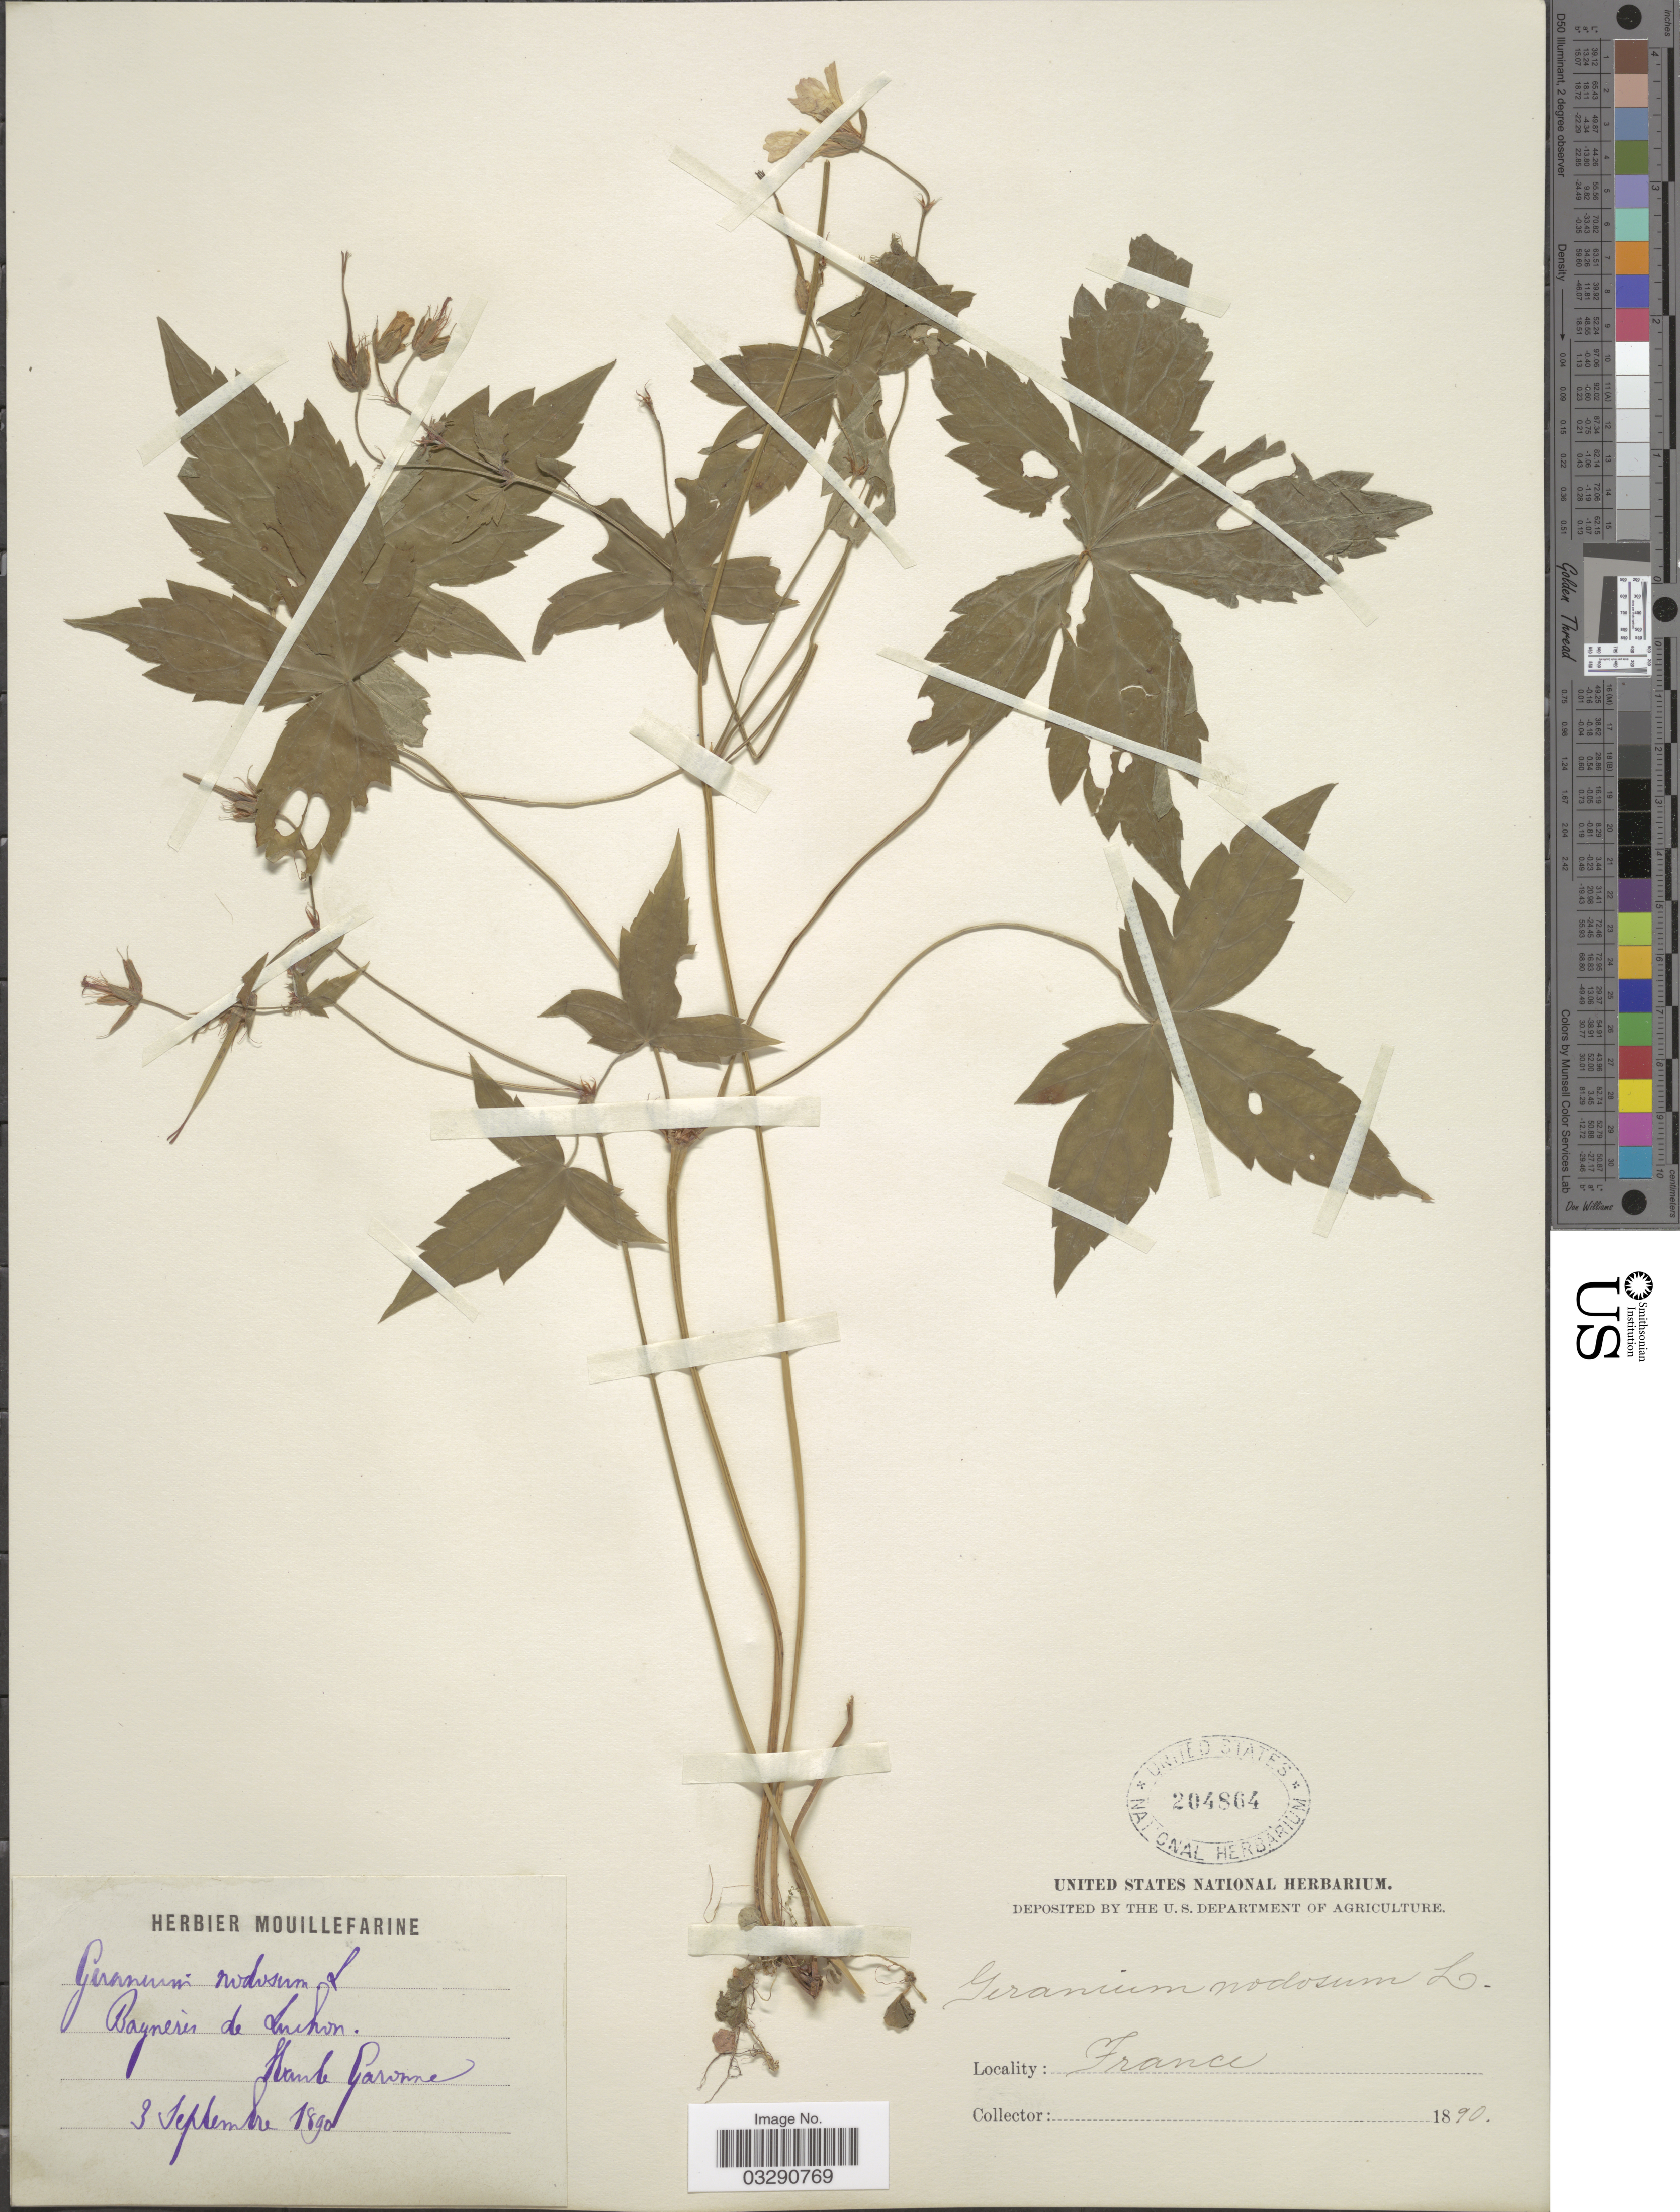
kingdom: Plantae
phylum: Tracheophyta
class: Magnoliopsida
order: Geraniales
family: Geraniaceae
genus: Geranium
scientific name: Geranium nodosum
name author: L.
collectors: ex herb. Mouillefarine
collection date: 1890-09-03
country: France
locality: Baynerés de Luchon. Haute Garonne.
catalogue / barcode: US 204864